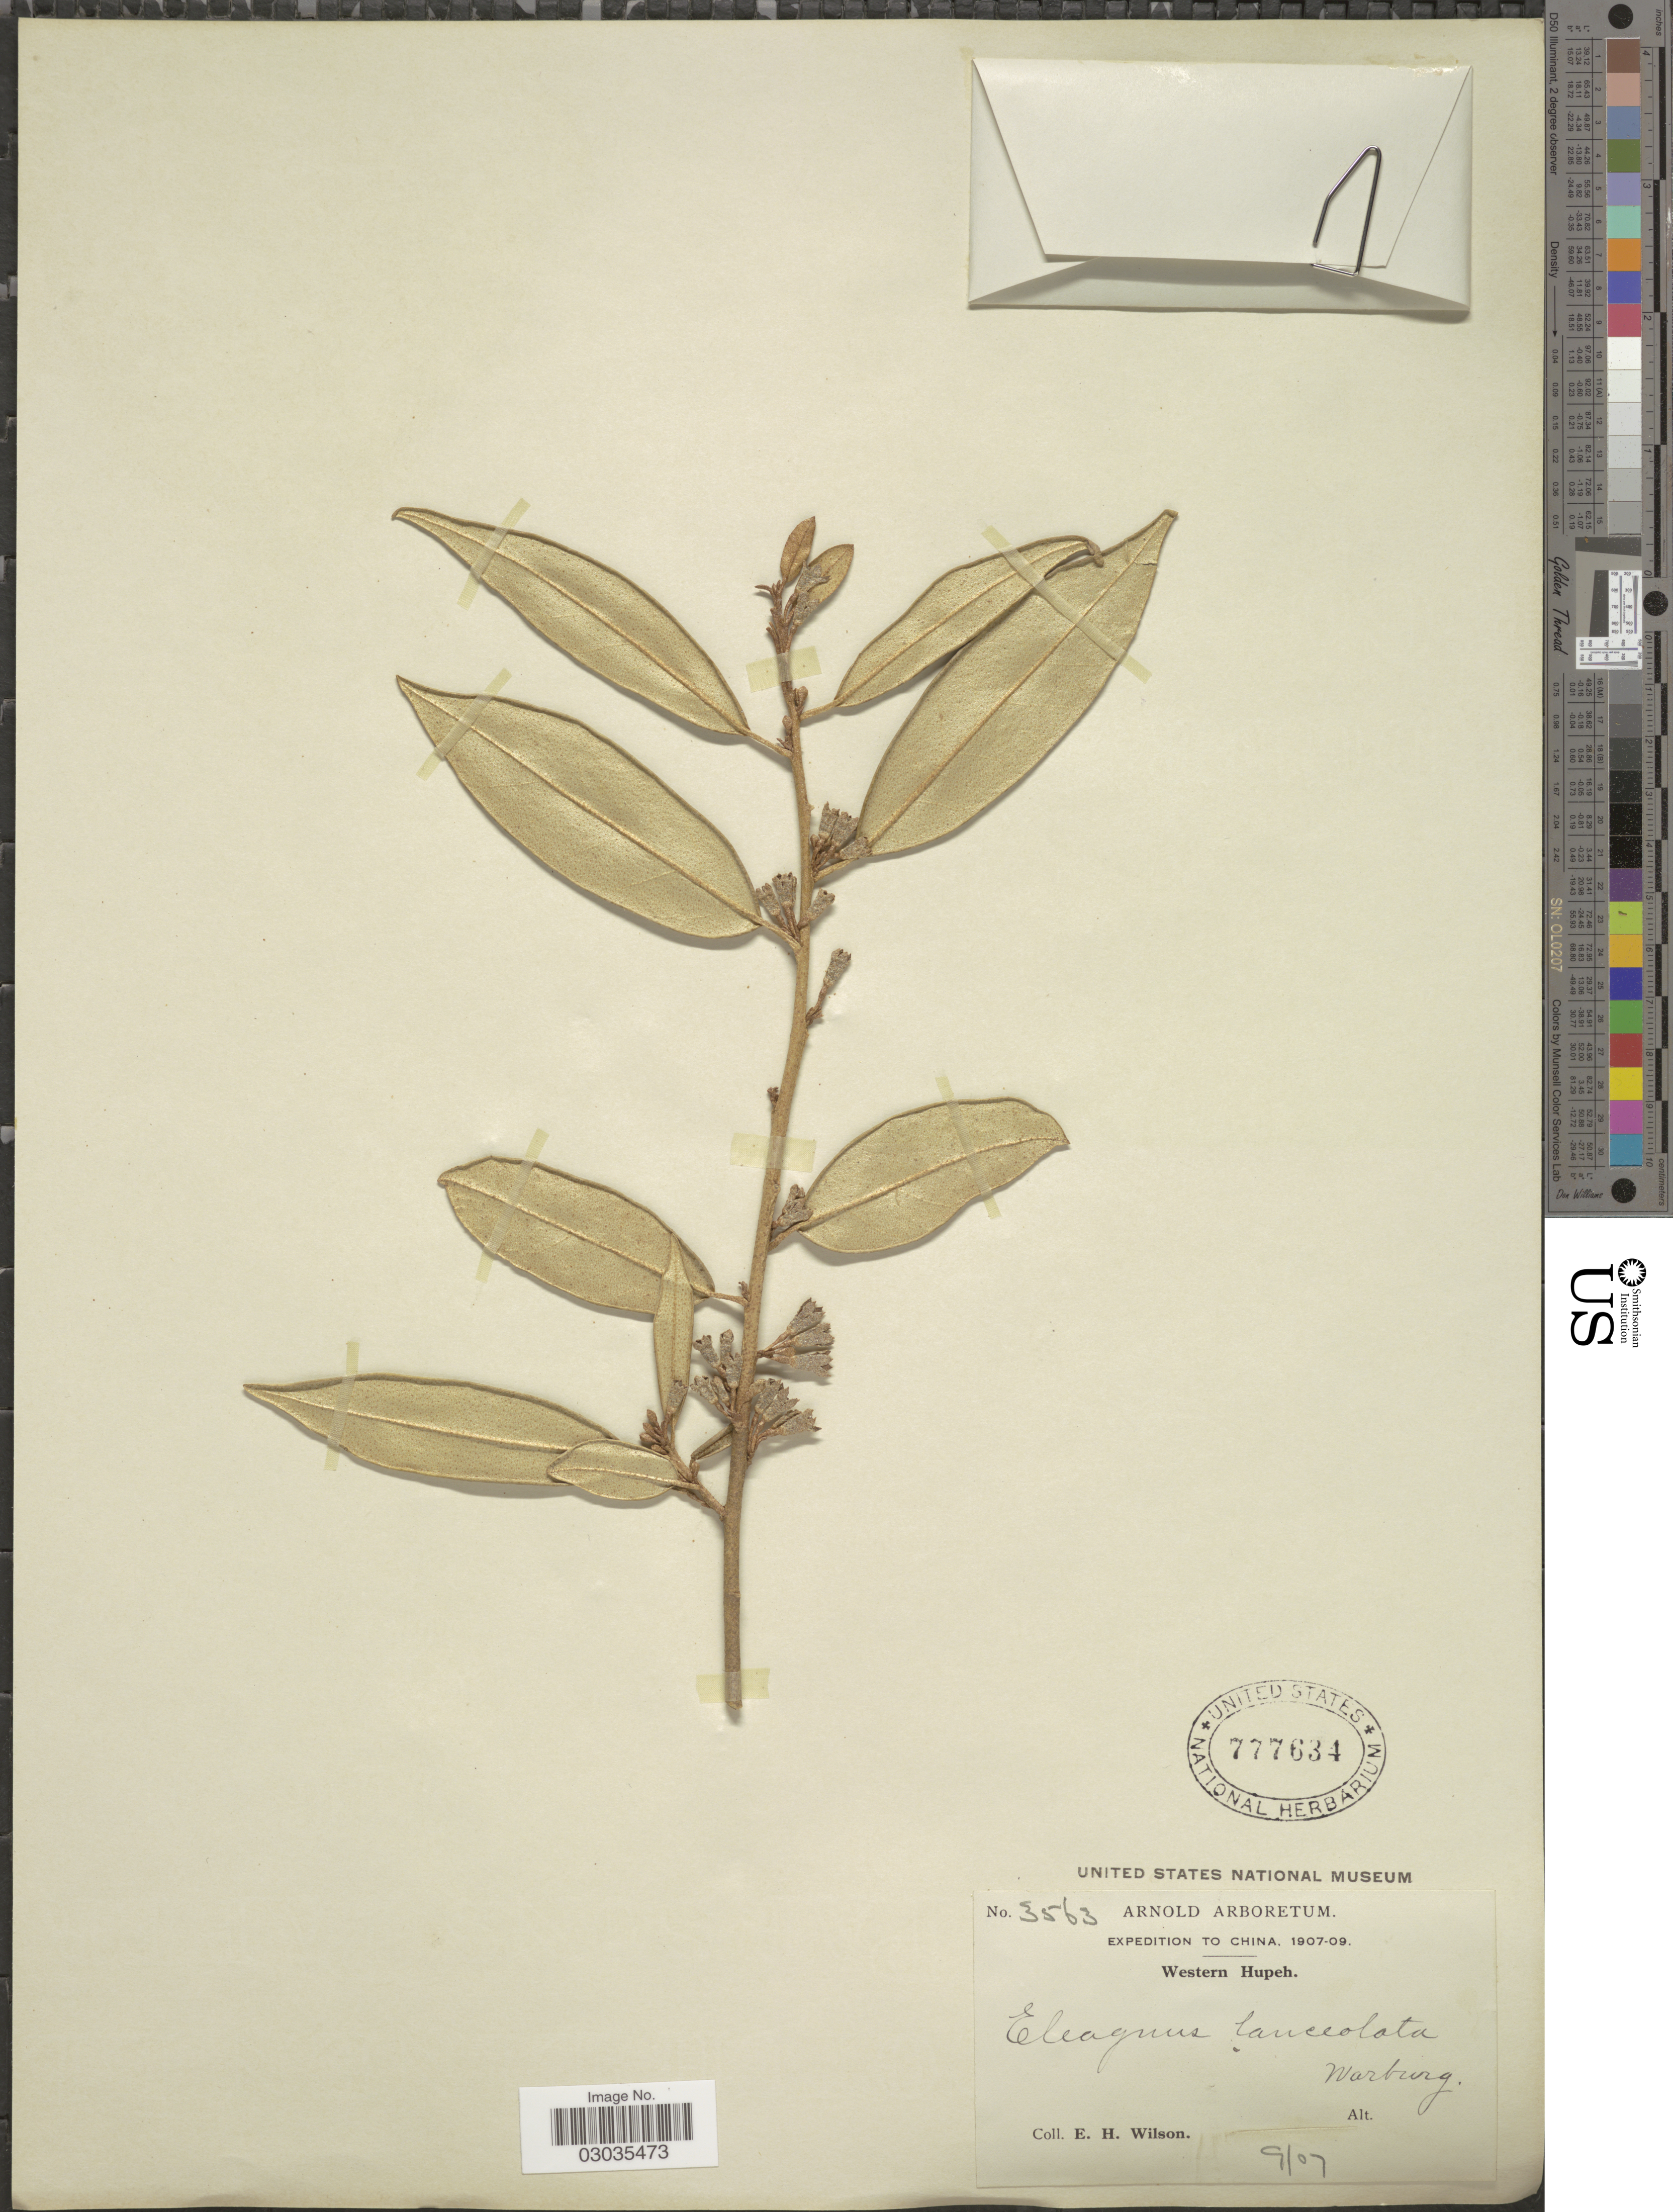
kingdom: Plantae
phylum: Tracheophyta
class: Magnoliopsida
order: Rosales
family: Elaeagnaceae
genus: Elaeagnus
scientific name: Elaeagnus lanceolata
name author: Warb.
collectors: E. Wilson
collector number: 3563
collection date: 1907-09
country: China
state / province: Hubei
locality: Western Hupeh.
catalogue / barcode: US 777634